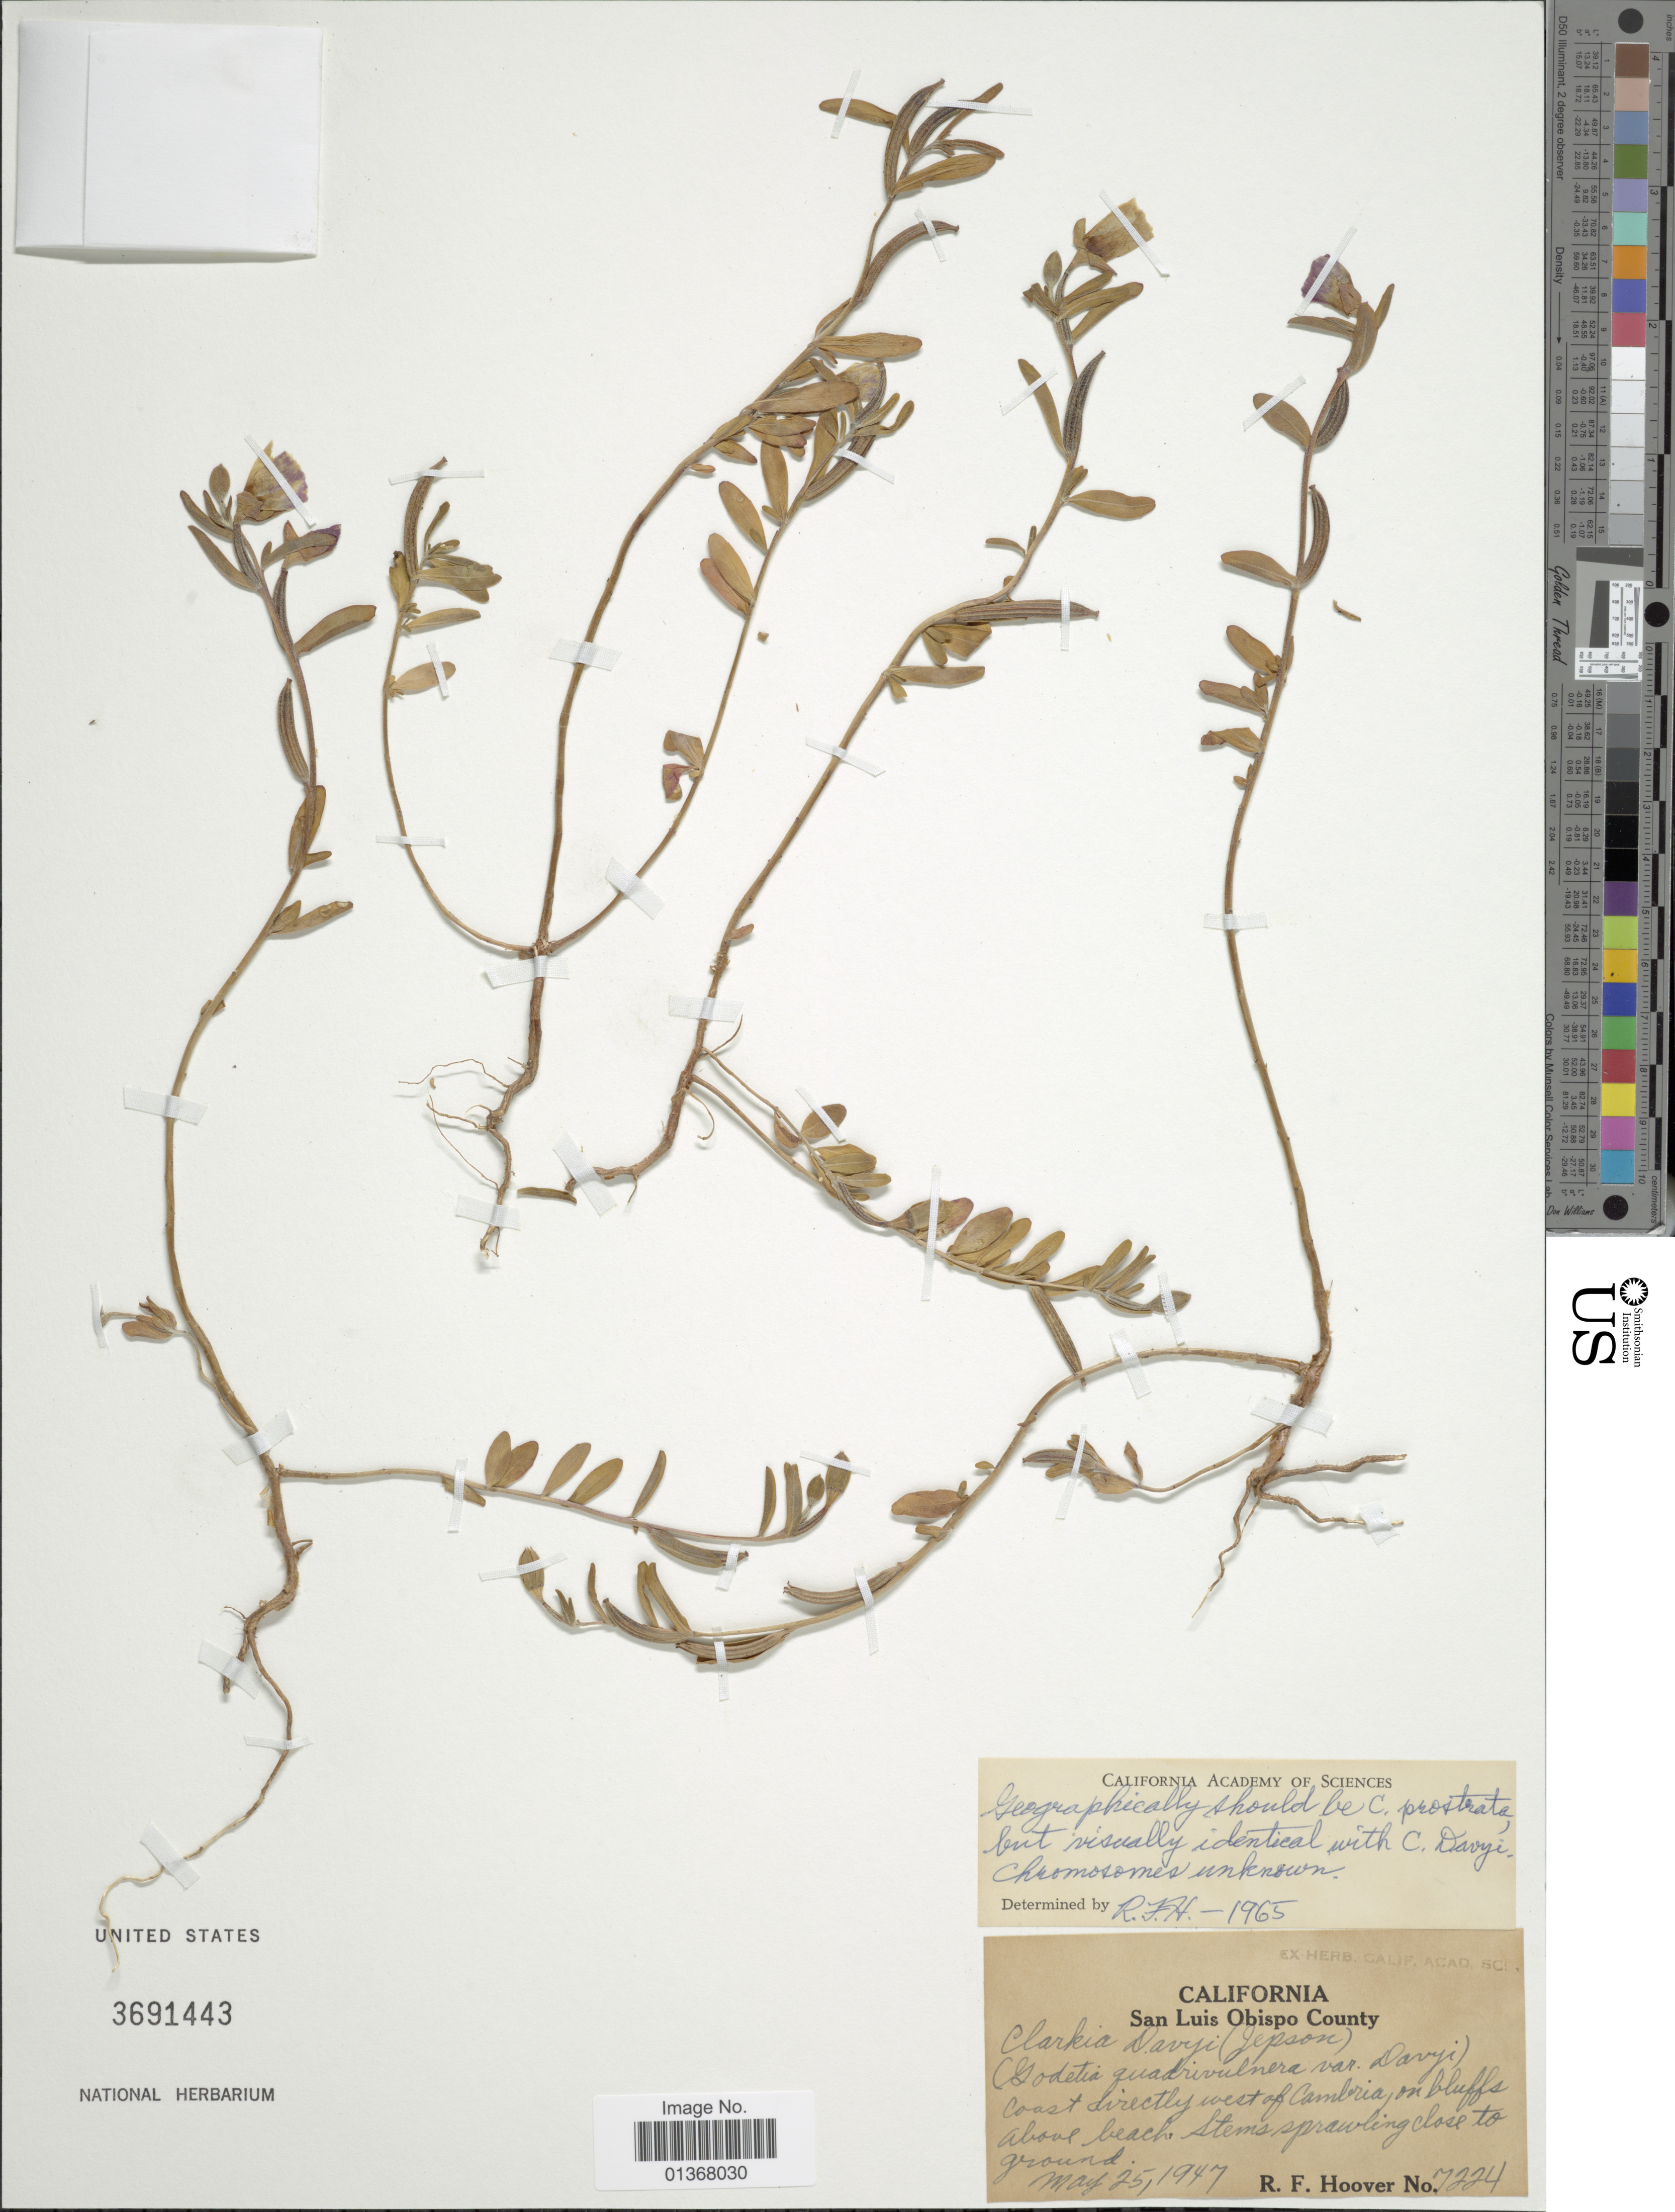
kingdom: Plantae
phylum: Tracheophyta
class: Magnoliopsida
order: Myrtales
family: Onagraceae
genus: Clarkia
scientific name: Clarkia davyi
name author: (Jeps.) F. H. Lewis & M.E. Lewis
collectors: R. F. Hoover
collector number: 7224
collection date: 1947-05-25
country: United States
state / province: California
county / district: San Luis Obispo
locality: San Luis Obispo County, Coast directly west of Cambria on bluffs above beach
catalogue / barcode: US 3691443